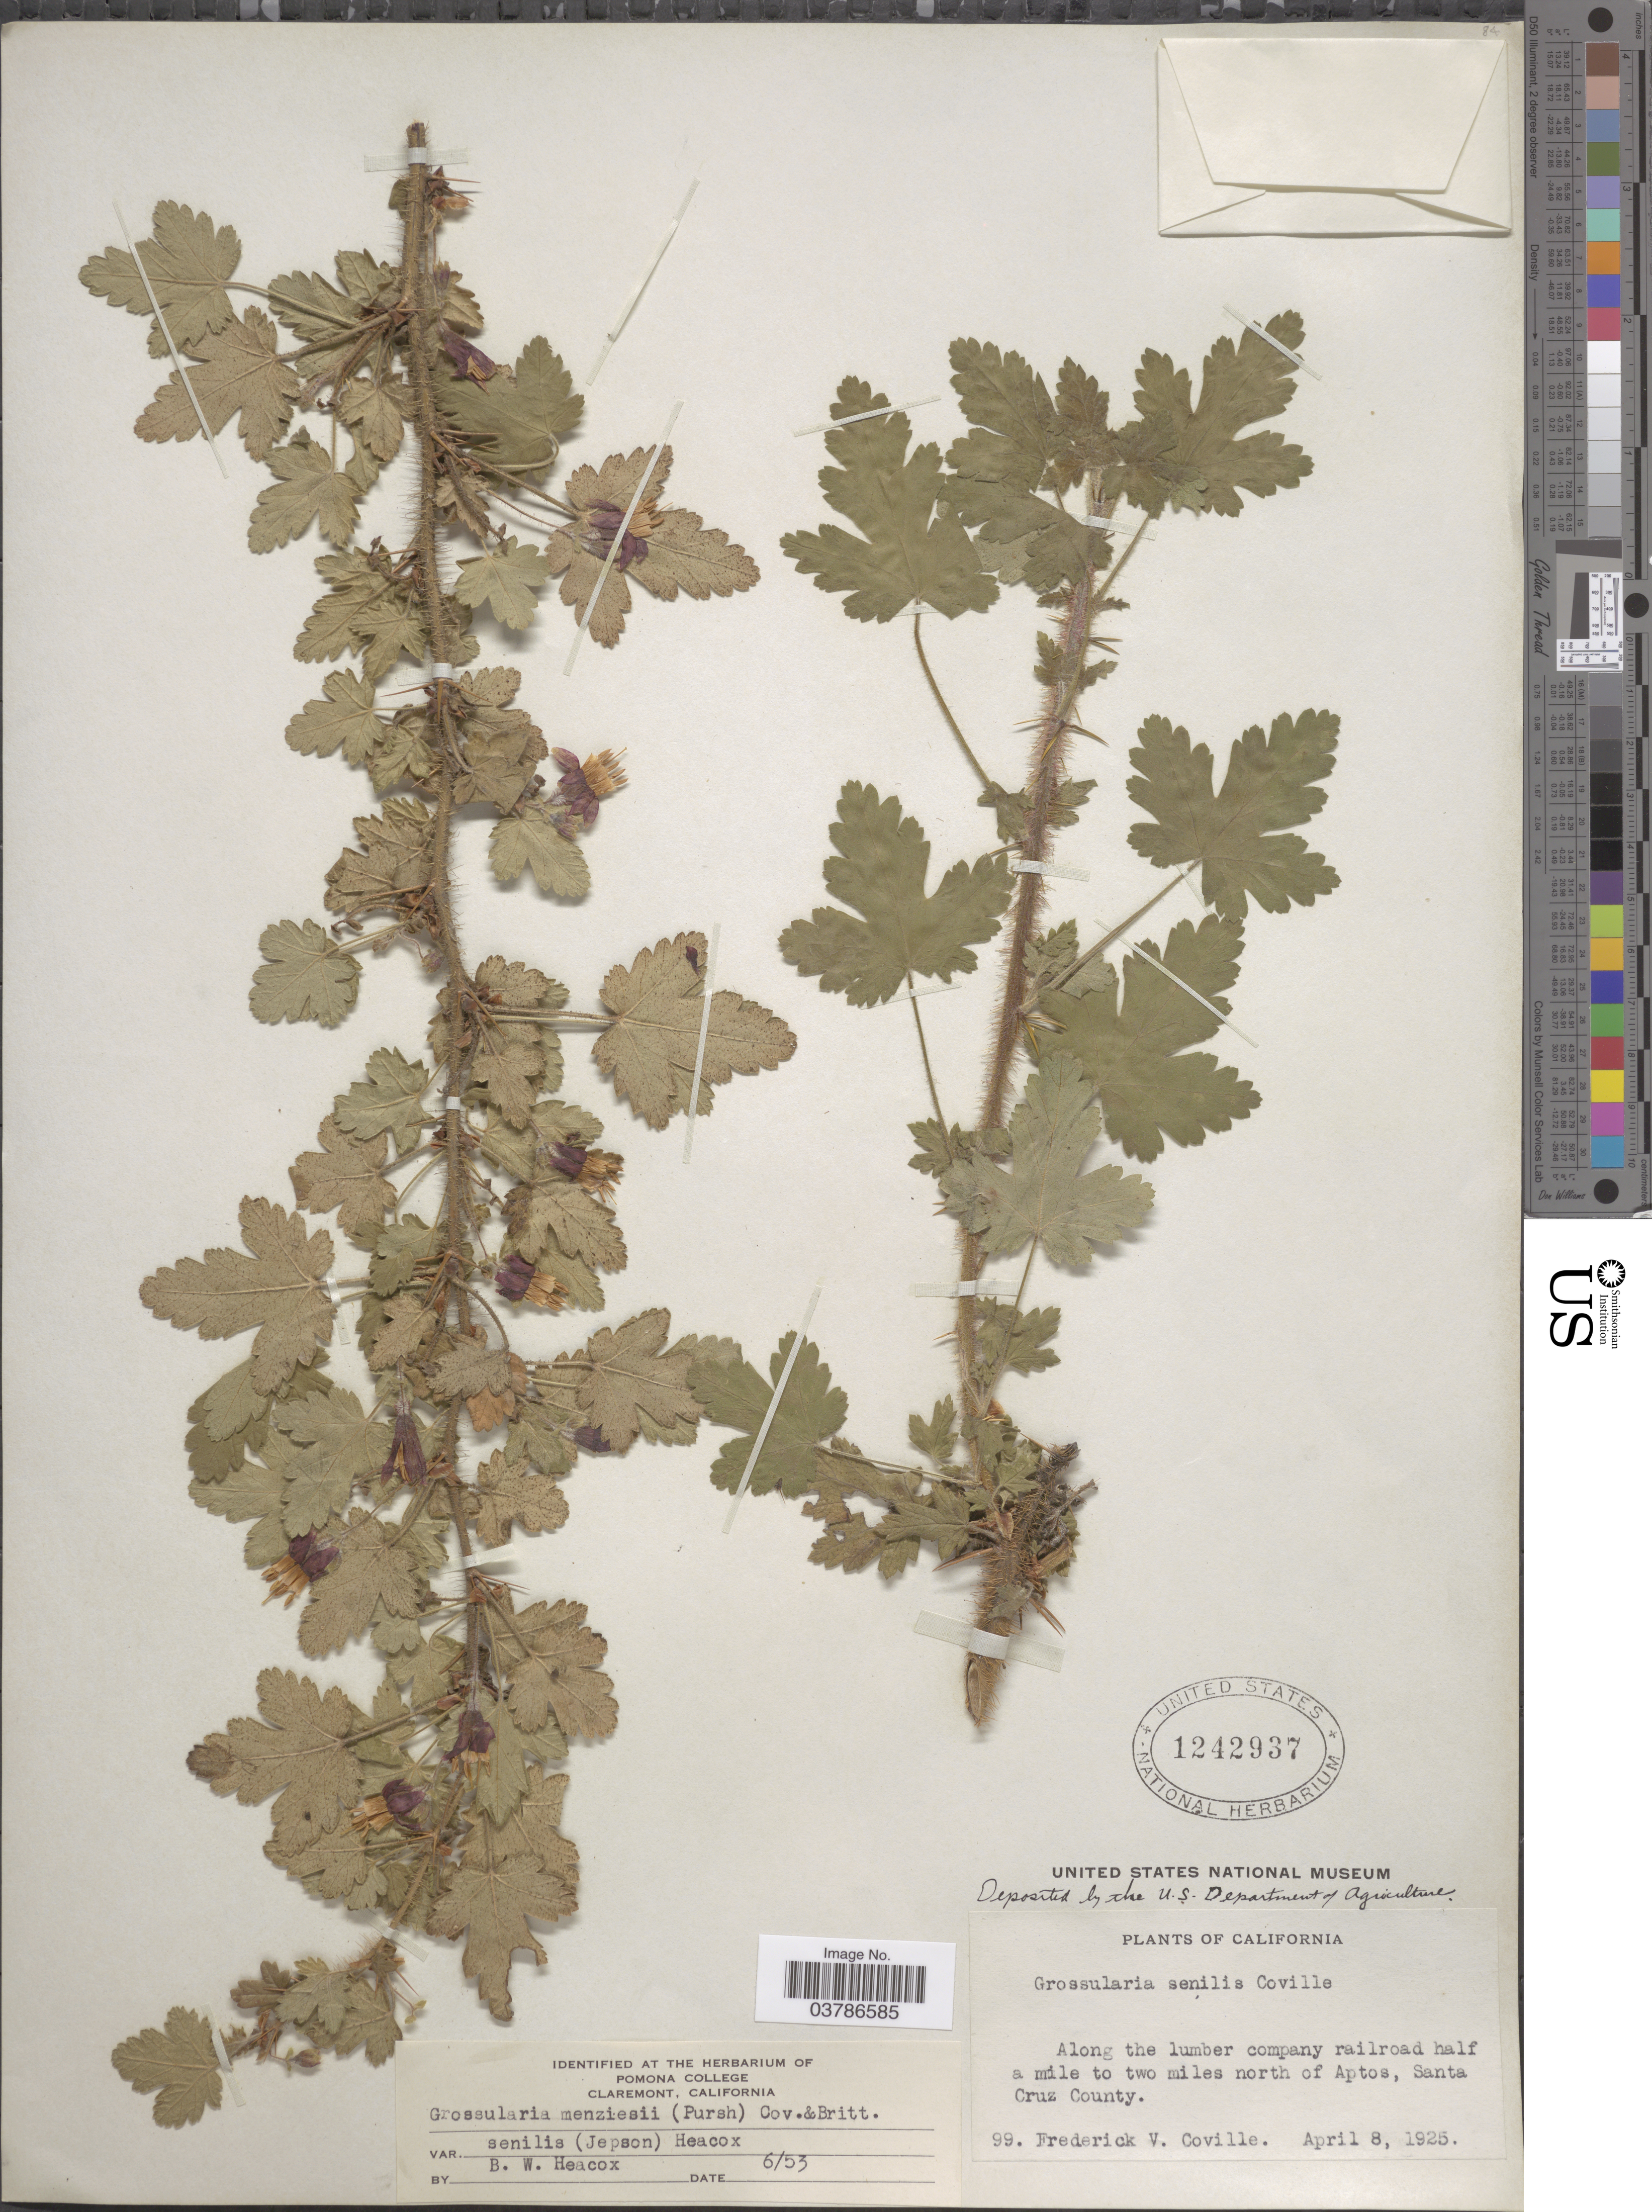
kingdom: Plantae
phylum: Tracheophyta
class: Magnoliopsida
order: Saxifragales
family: Grossulariaceae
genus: Ribes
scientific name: Ribes menziesii var. senile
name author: (Coville) Jeps.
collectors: F. V. Coville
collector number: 99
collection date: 1925-04-08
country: United States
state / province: California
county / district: Santa Cruz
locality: Along the lumber company railroad half a mile to two miles north of Aptos, Santa Cruz County.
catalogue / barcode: US 1242937